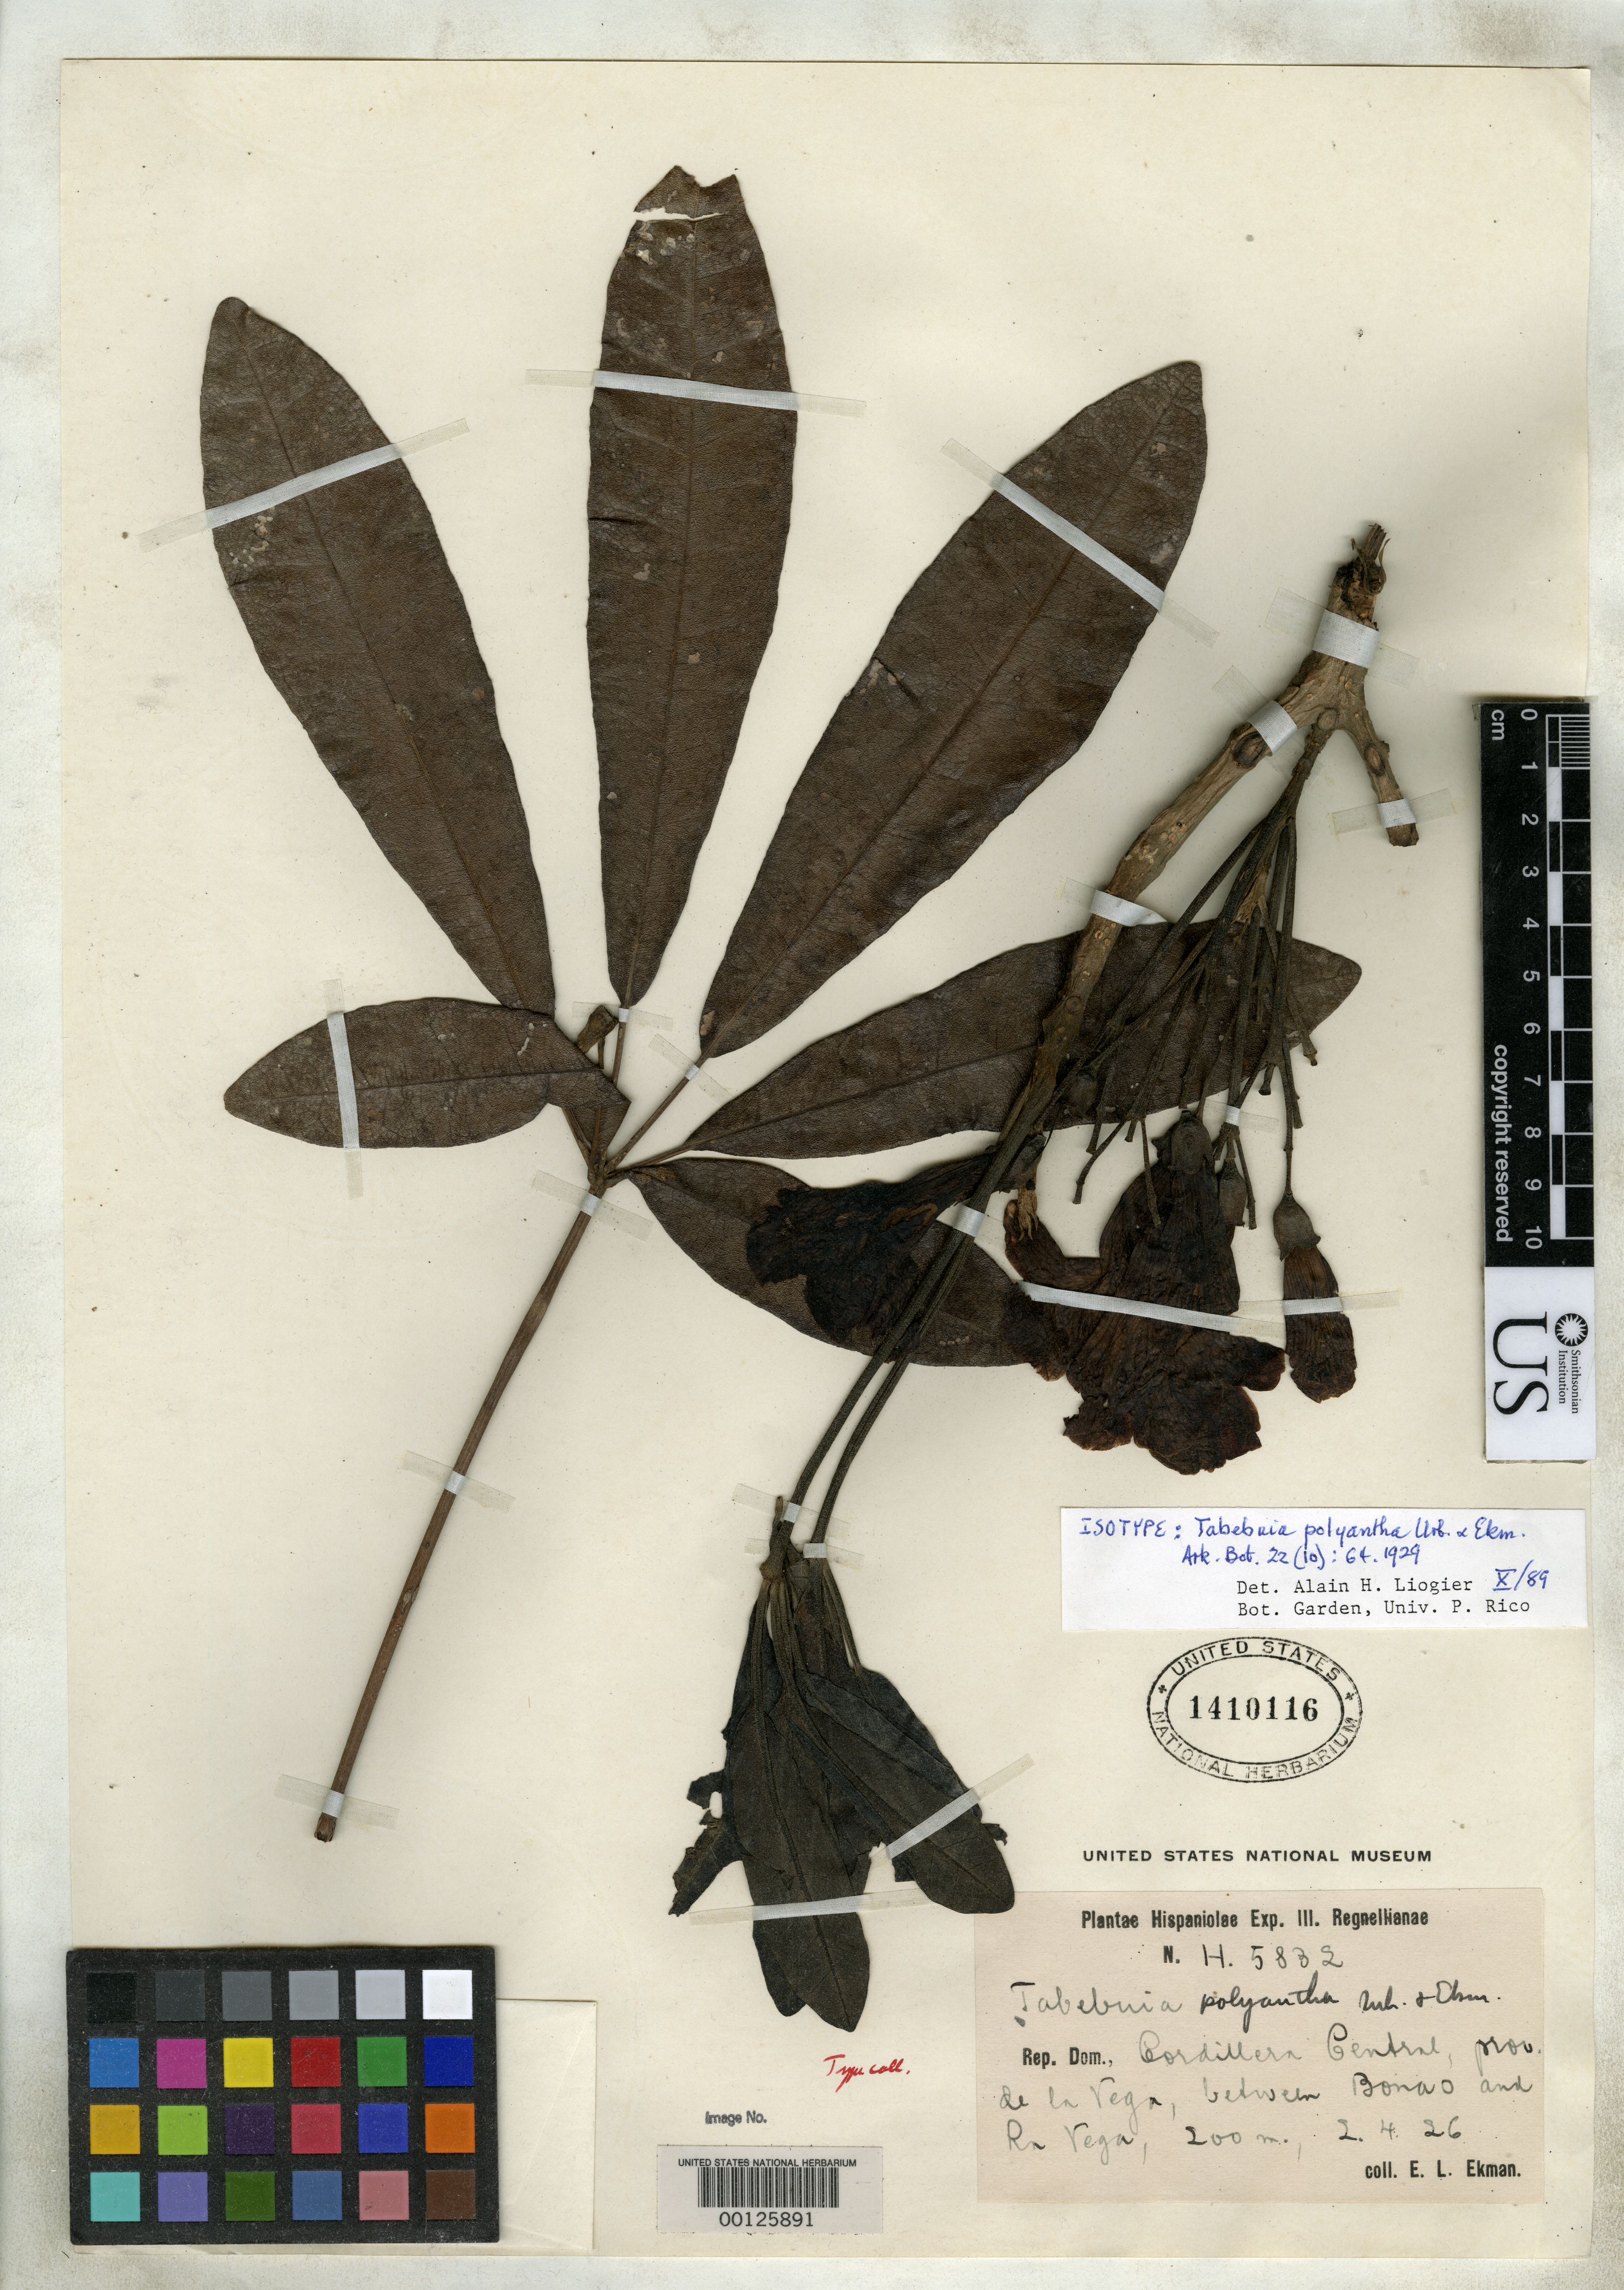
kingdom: Plantae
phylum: Tracheophyta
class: Magnoliopsida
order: Lamiales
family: Bignoniaceae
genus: Tabebuia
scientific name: Tabebuia polyantha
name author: Urb. & Ekman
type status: Isotype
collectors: E. L. Ekman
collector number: H 5832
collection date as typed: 02 Apr 1926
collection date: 1926-04-02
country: Dominican Republic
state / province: Distrito Nacional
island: Hispaniola Island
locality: Santo Domingo, cordillera central.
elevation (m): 200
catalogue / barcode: US 1410116